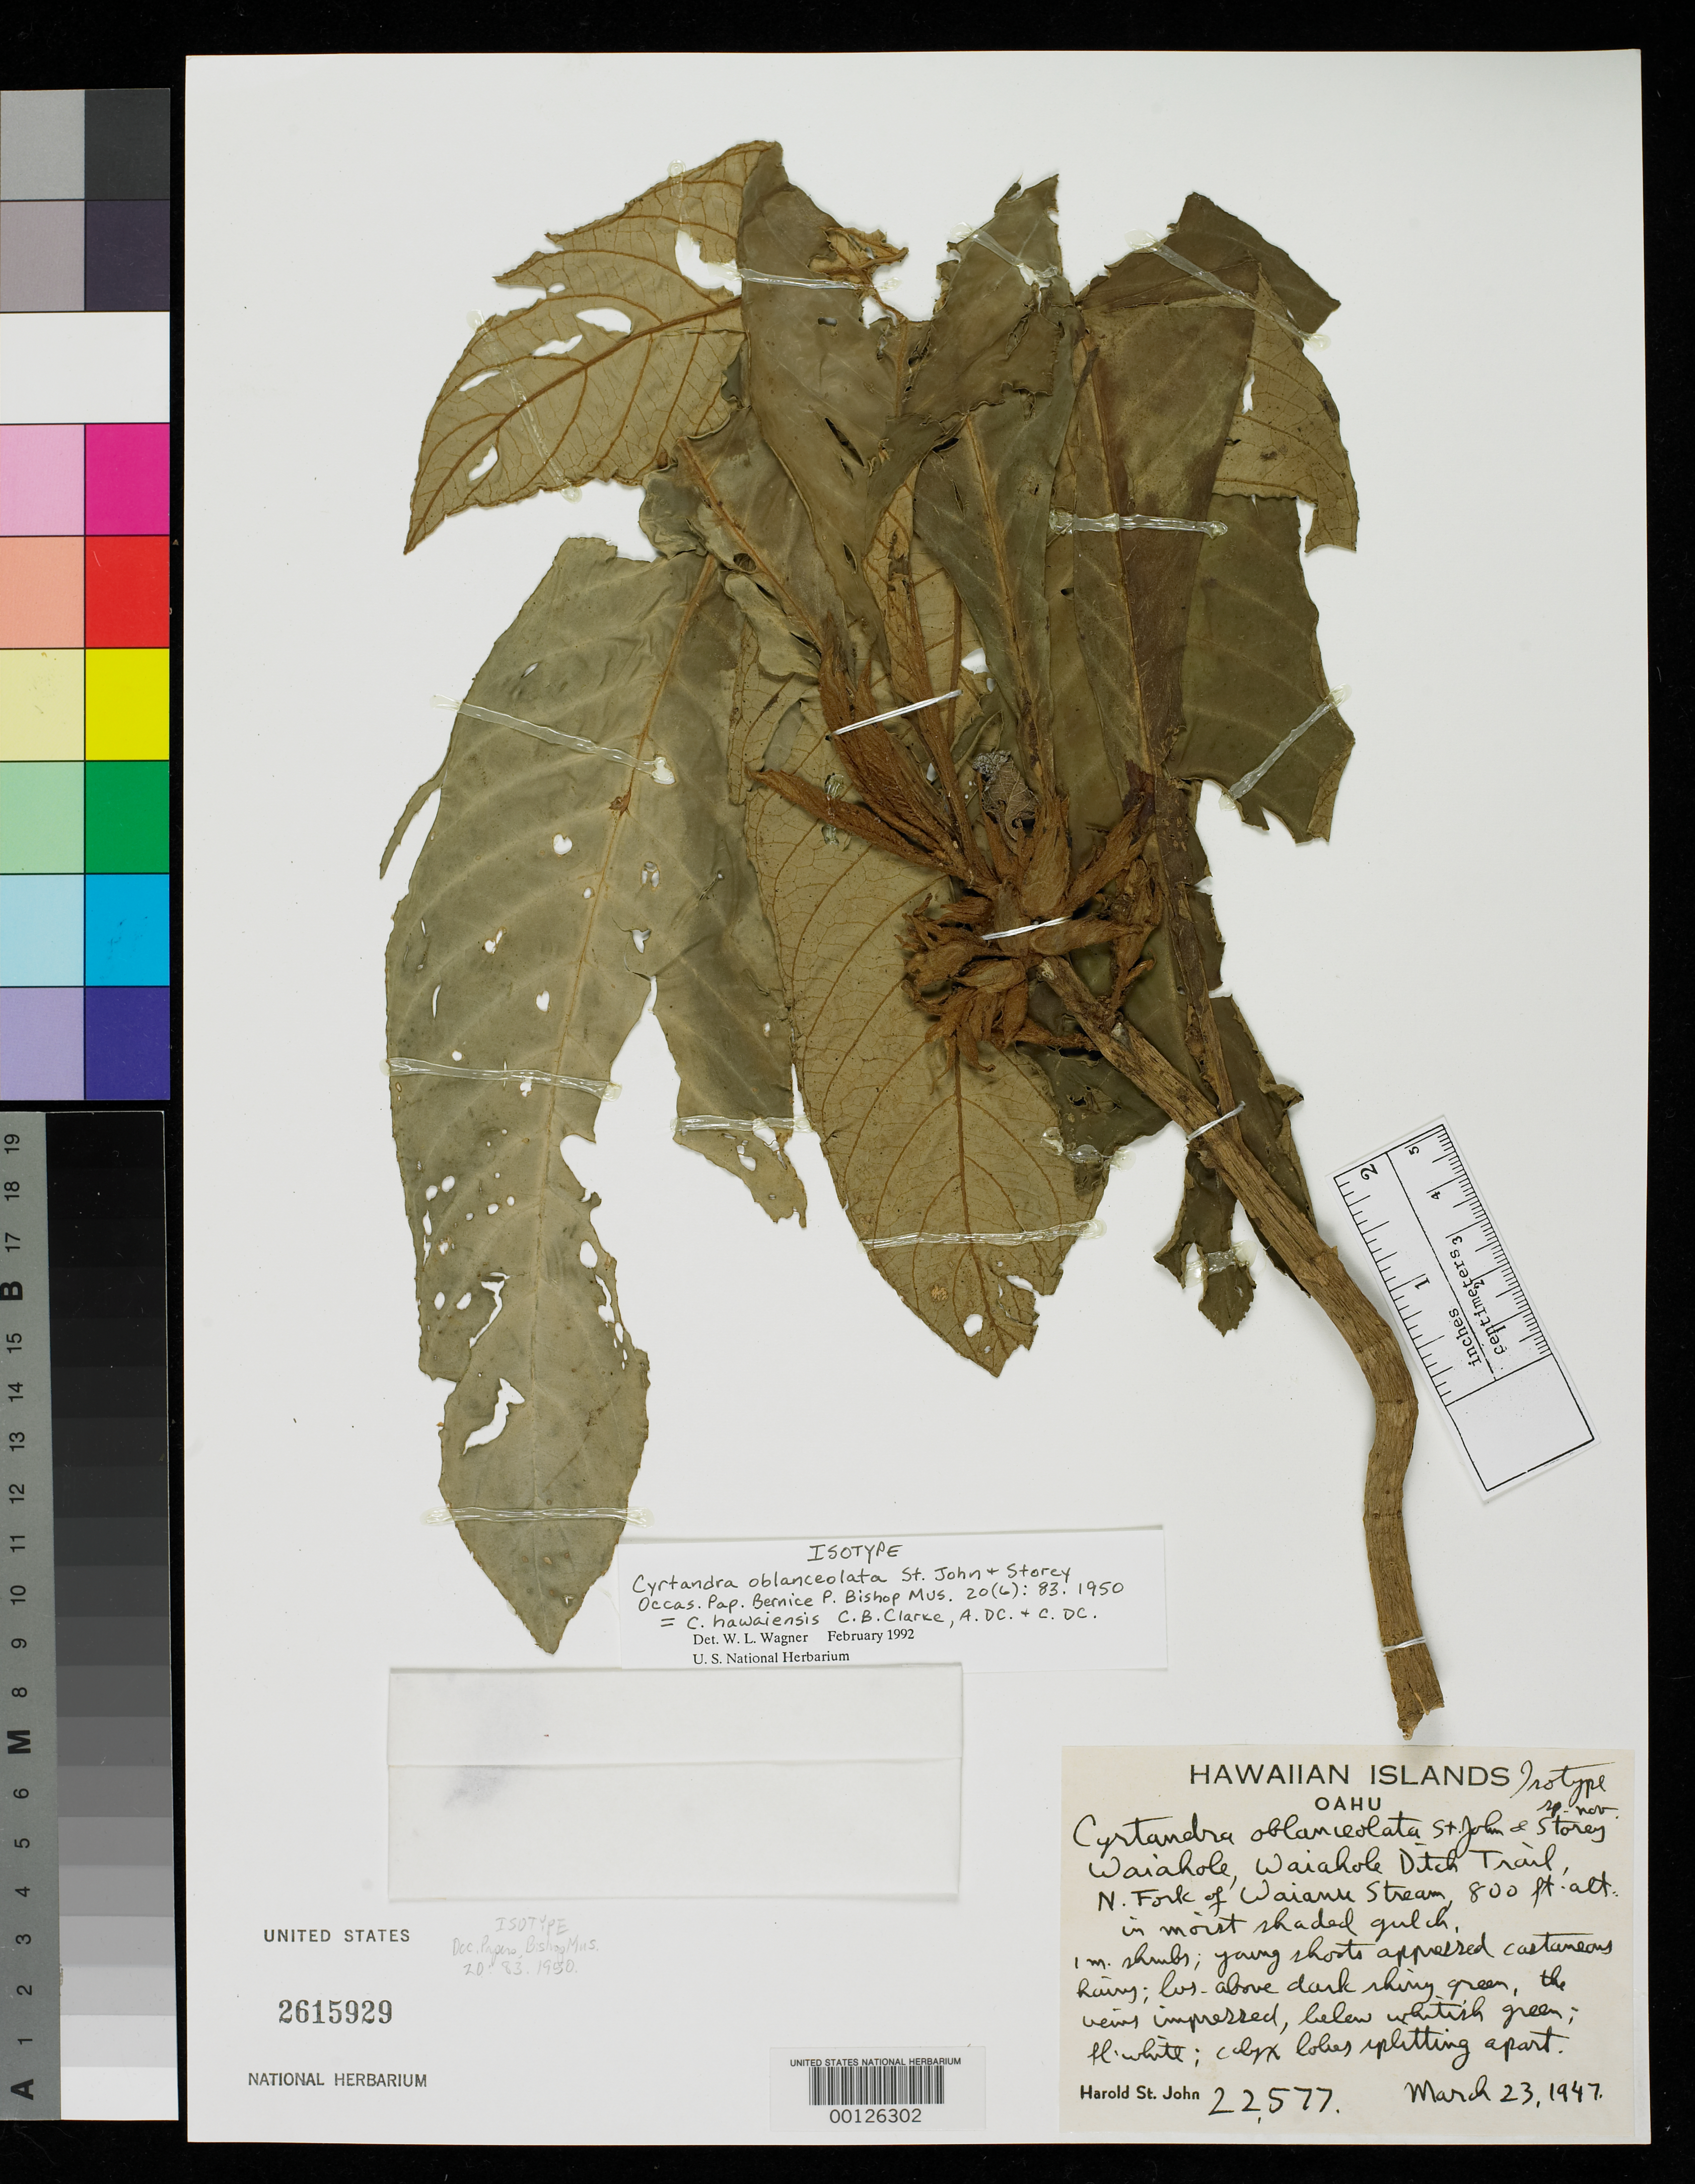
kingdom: Plantae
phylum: Tracheophyta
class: Magnoliopsida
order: Lamiales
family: Gesneriaceae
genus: Cyrtandra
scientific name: Cyrtandra oblanceolata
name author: H. St. John & Storey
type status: Isotype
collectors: H. St. John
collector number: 22577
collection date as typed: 23 Mar 1947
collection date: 1947-03-23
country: United States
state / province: Hawaii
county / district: Honolulu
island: Oahu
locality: Waiahole, Waiahole Ditch Trail, N. Fork of Waianu Stream.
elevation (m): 244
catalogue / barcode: US 2615929